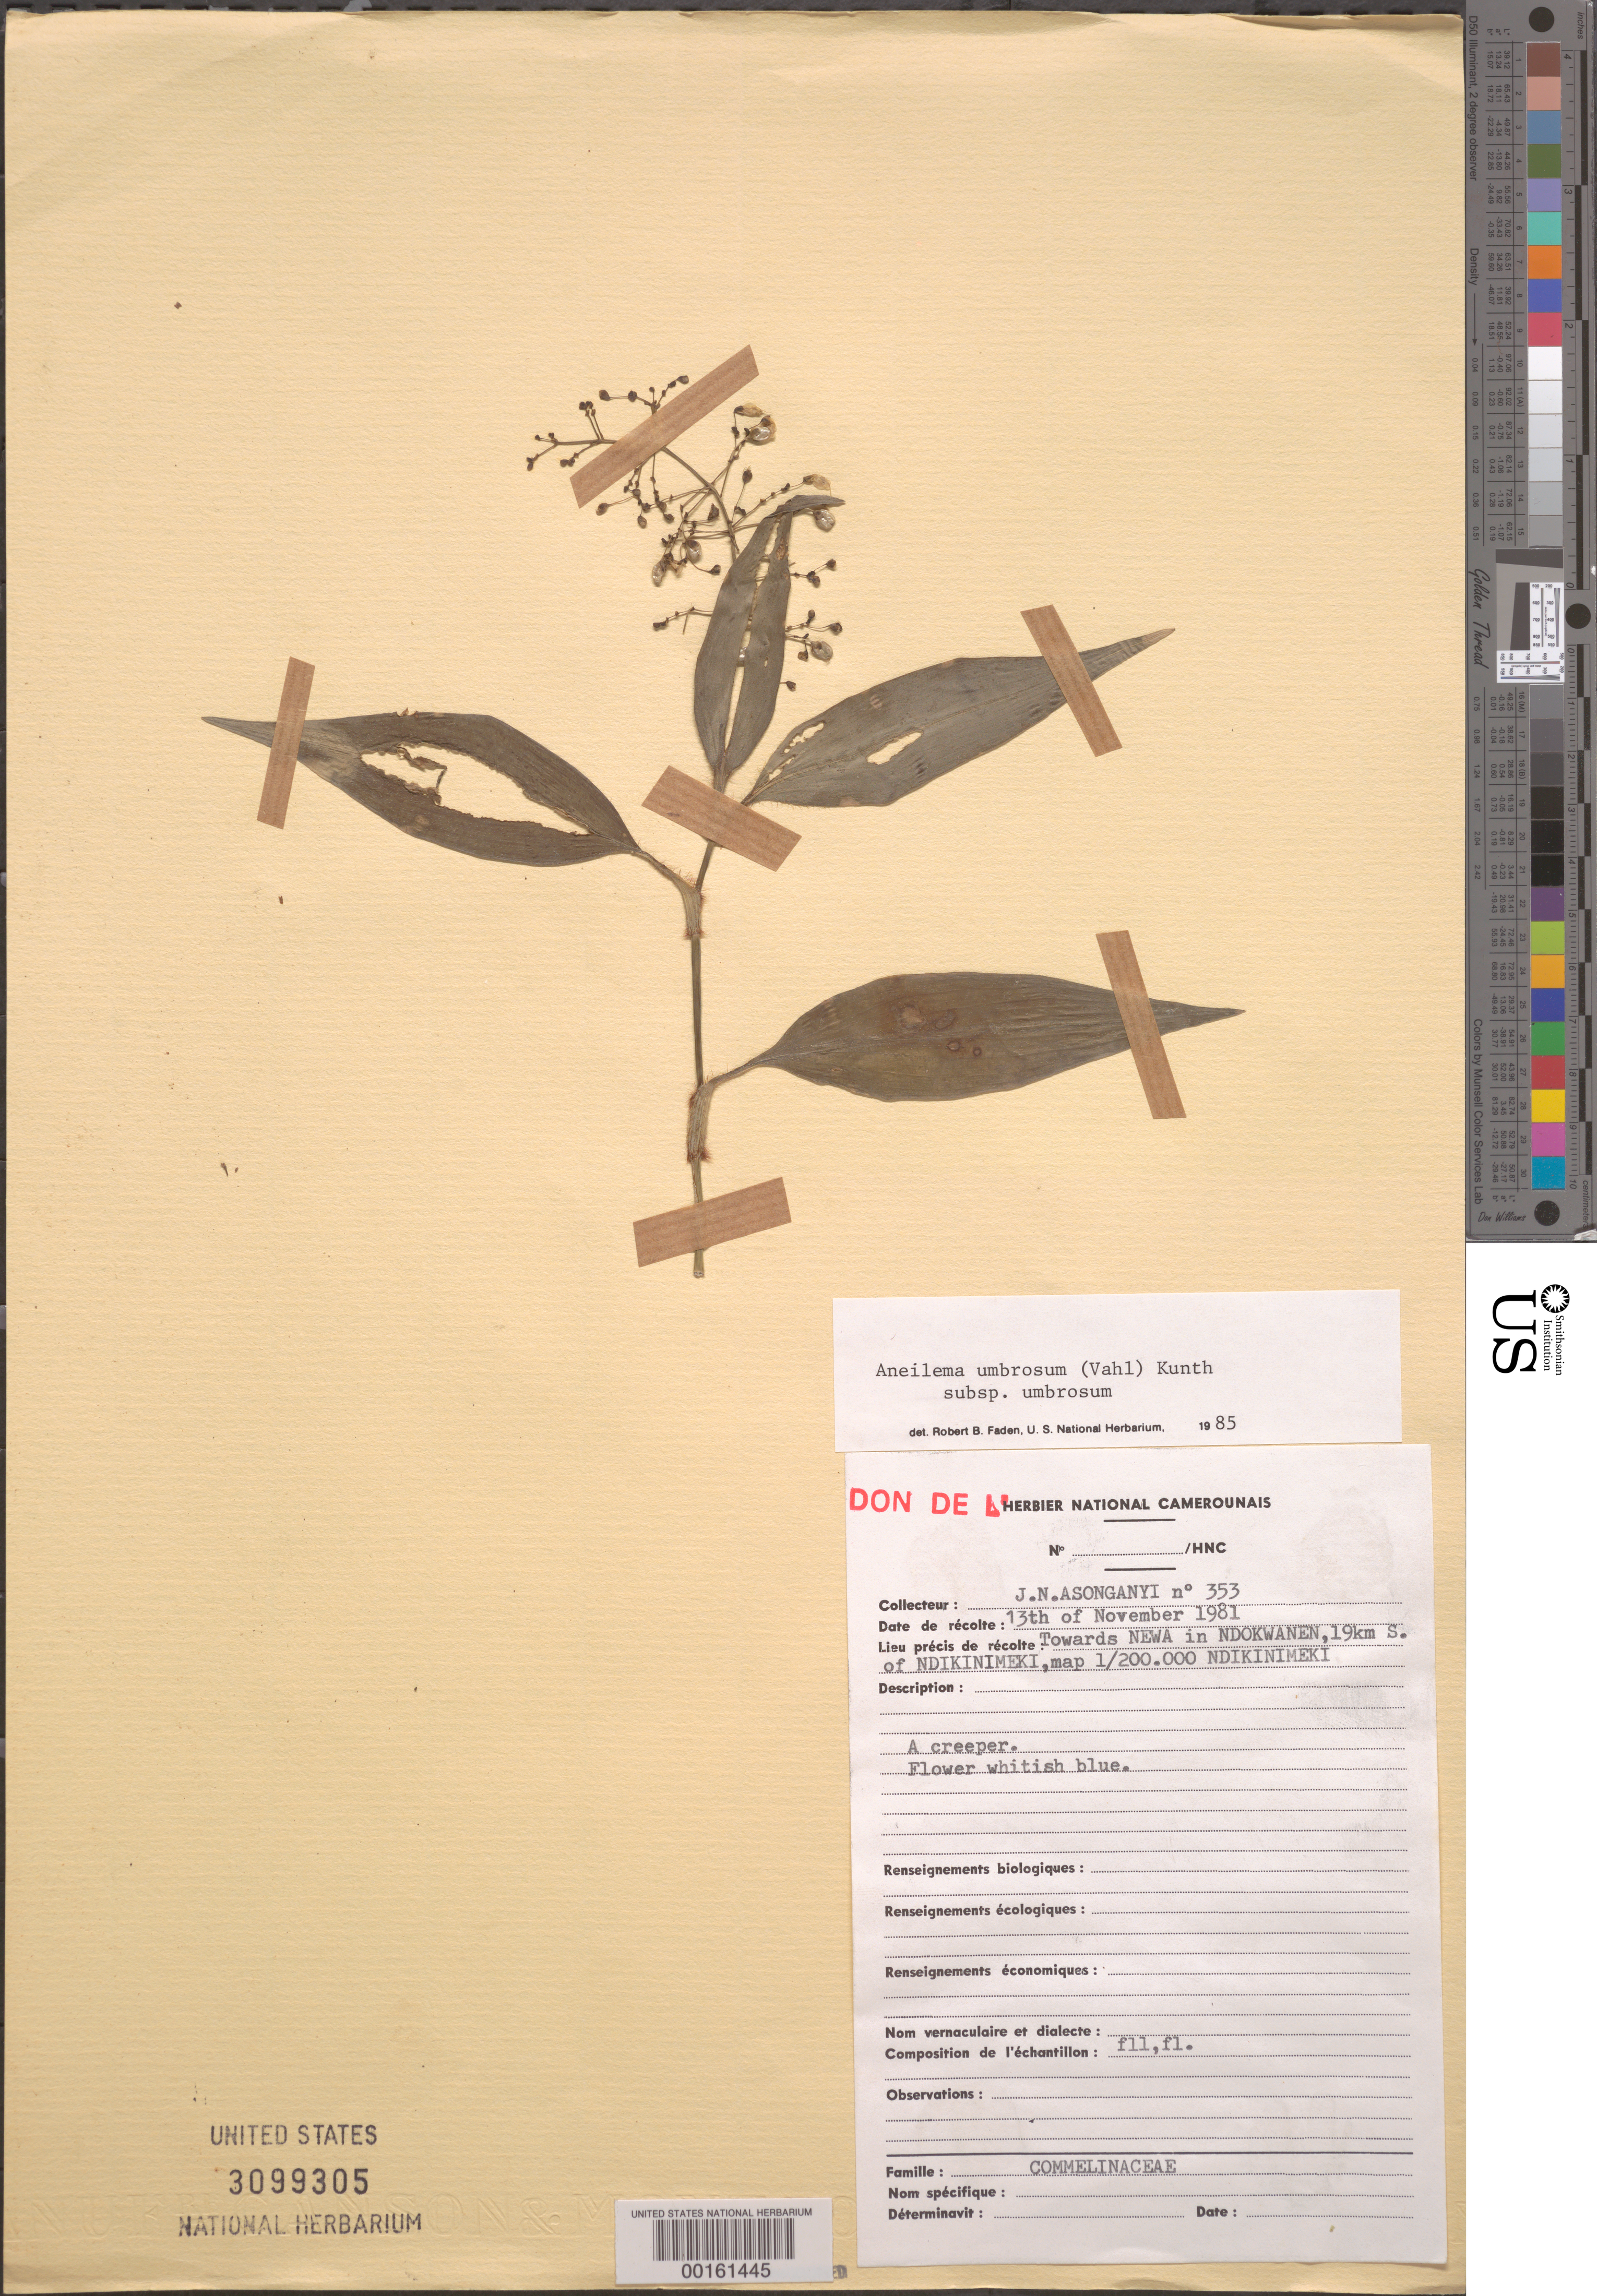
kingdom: Plantae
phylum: Tracheophyta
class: Liliopsida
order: Commelinales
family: Commelinaceae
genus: Aneilema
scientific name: Aneilema umbrosum subsp. umbrosum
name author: (Vahl) Kunth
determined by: Faden, Robert B., (US), Smithsonian Institution - National Museum of Natural History (UNITED STATES)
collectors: J. Asonganyi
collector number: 353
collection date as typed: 13 Nov 1981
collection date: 1981-11-13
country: Cameroon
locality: Towards newa in tvdokwanen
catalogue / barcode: US 3099305